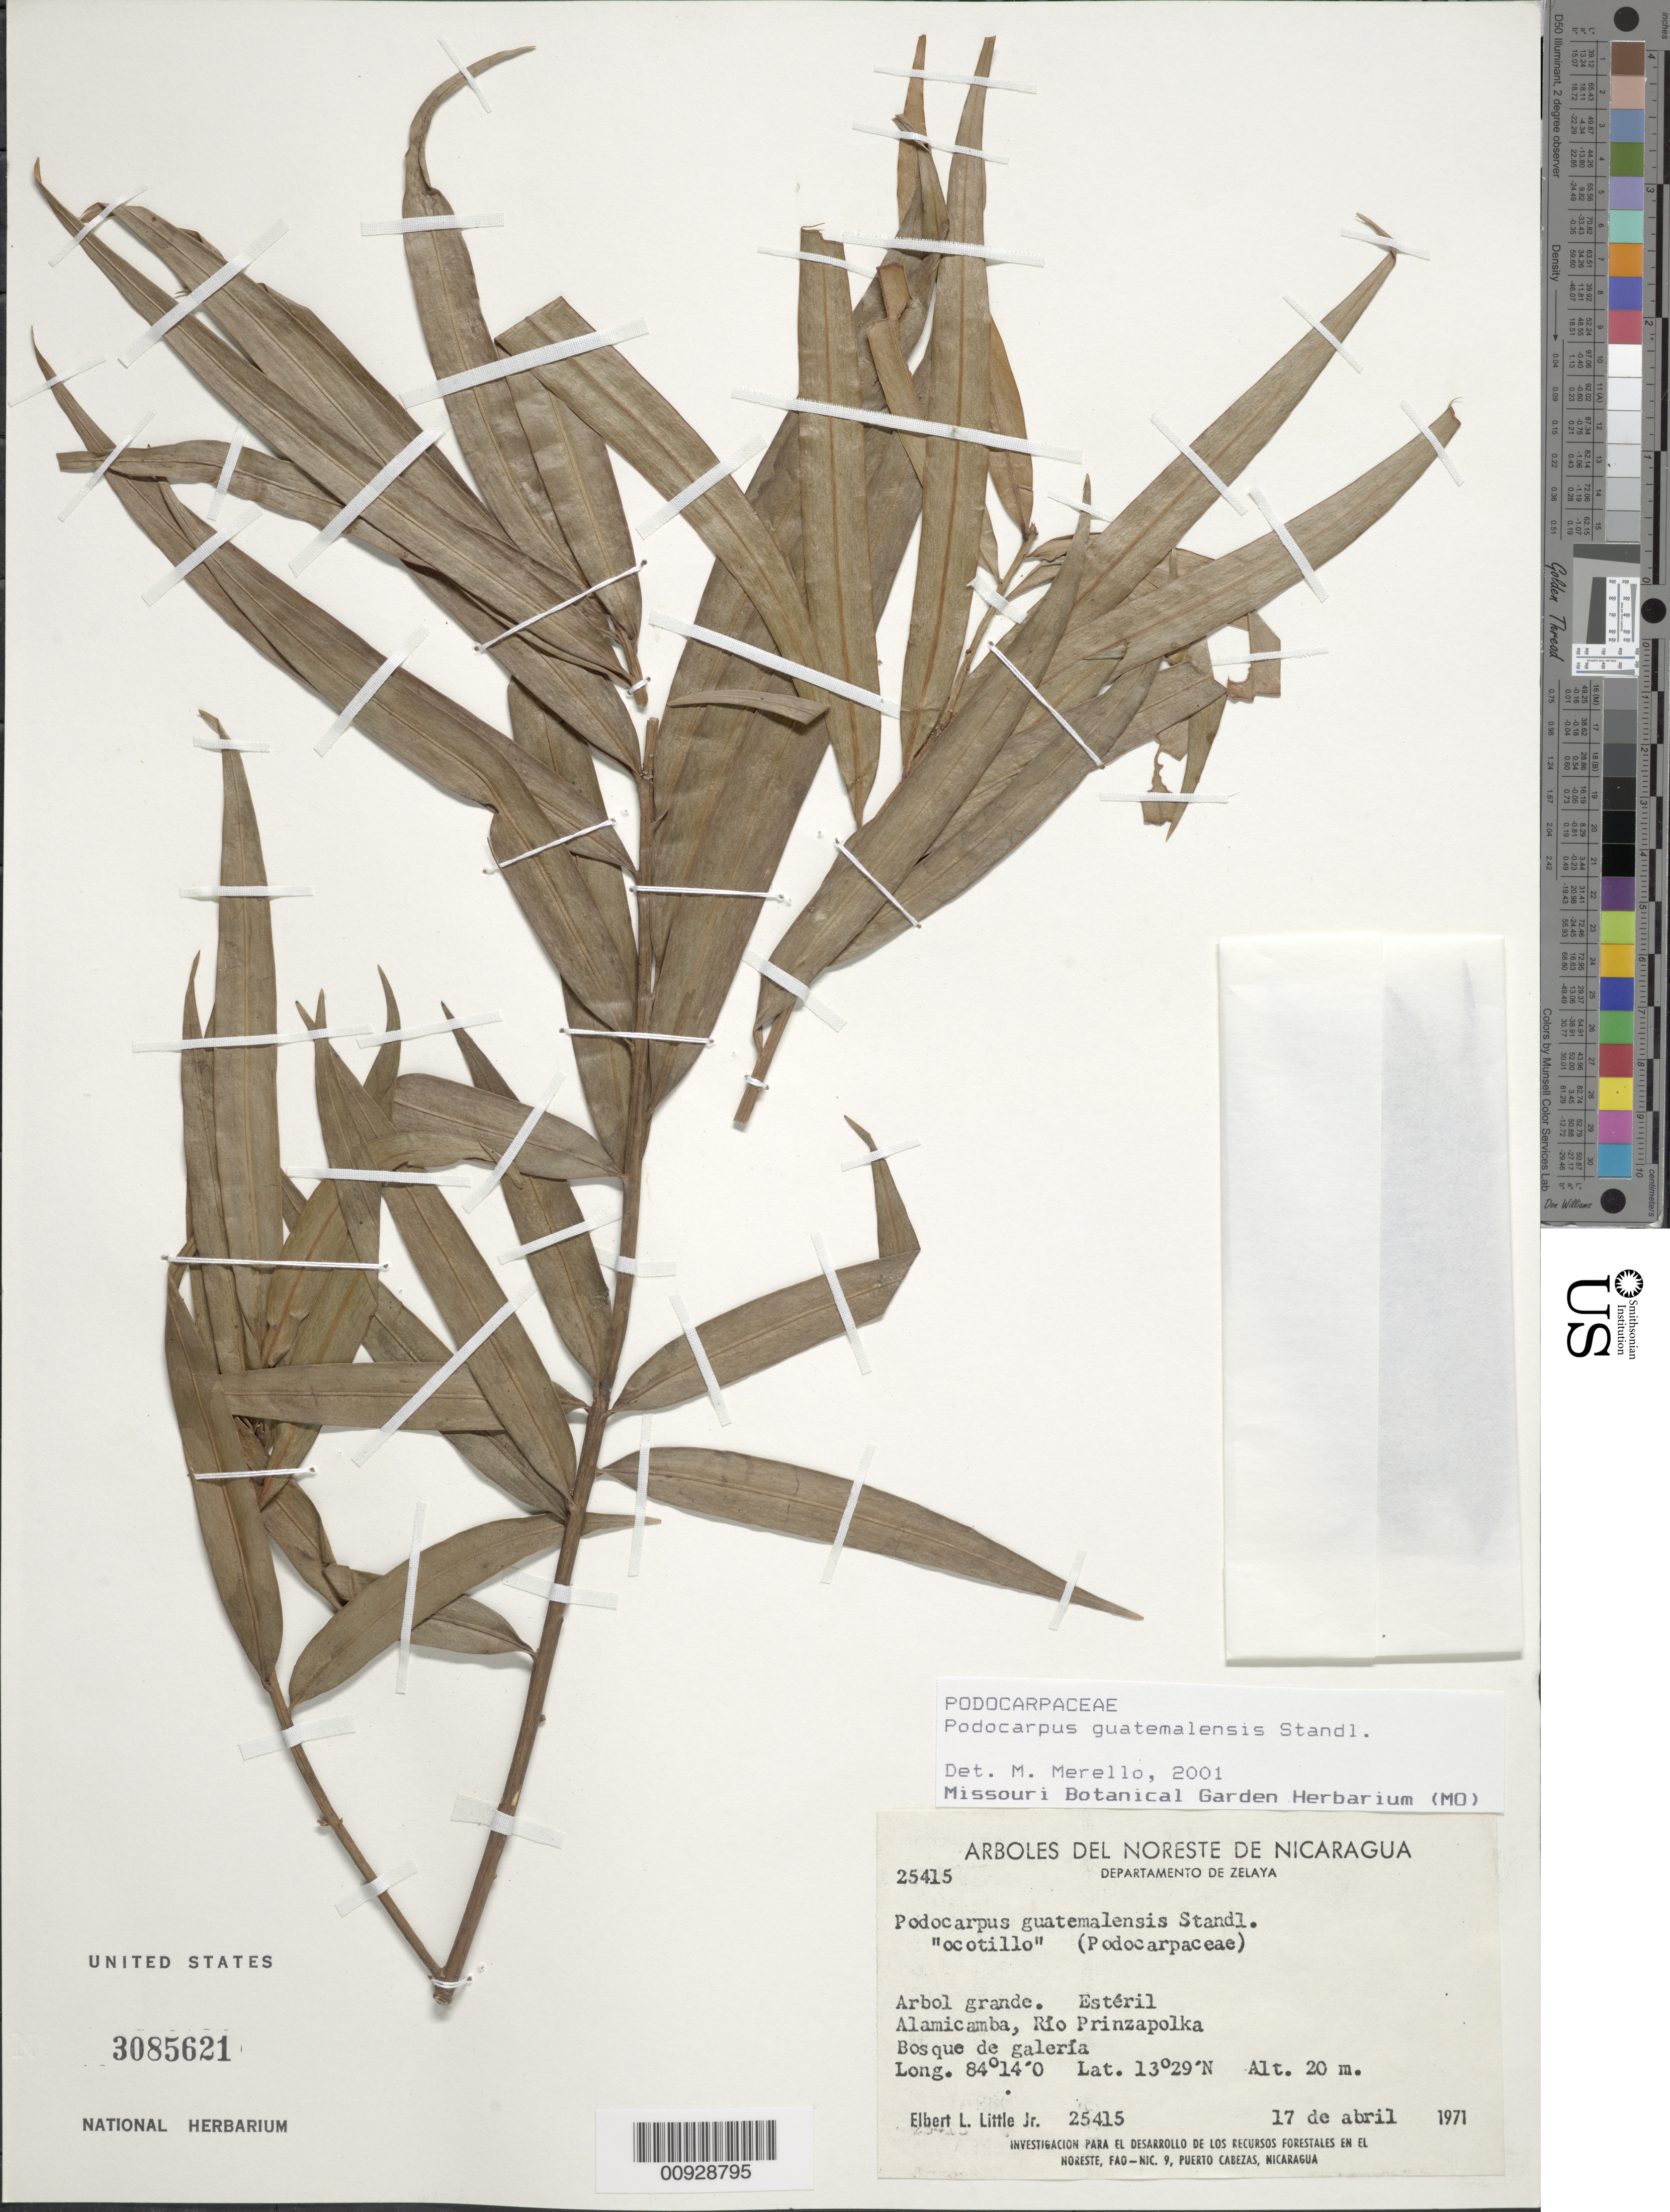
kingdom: Plantae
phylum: Tracheophyta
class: Pinopsida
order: Pinales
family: Podocarpaceae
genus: Podocarpus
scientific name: Podocarpus guatemalensis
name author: Standl.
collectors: E. L. Little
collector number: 25415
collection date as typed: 17 Apr 1971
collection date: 1971-04-17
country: Nicaragua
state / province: Atlántico Norte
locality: Nicaragua, Departamento de Zelaya, Alamicamba, Río Prinzapolka.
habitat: Bosque de galería.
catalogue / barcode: US 3085621